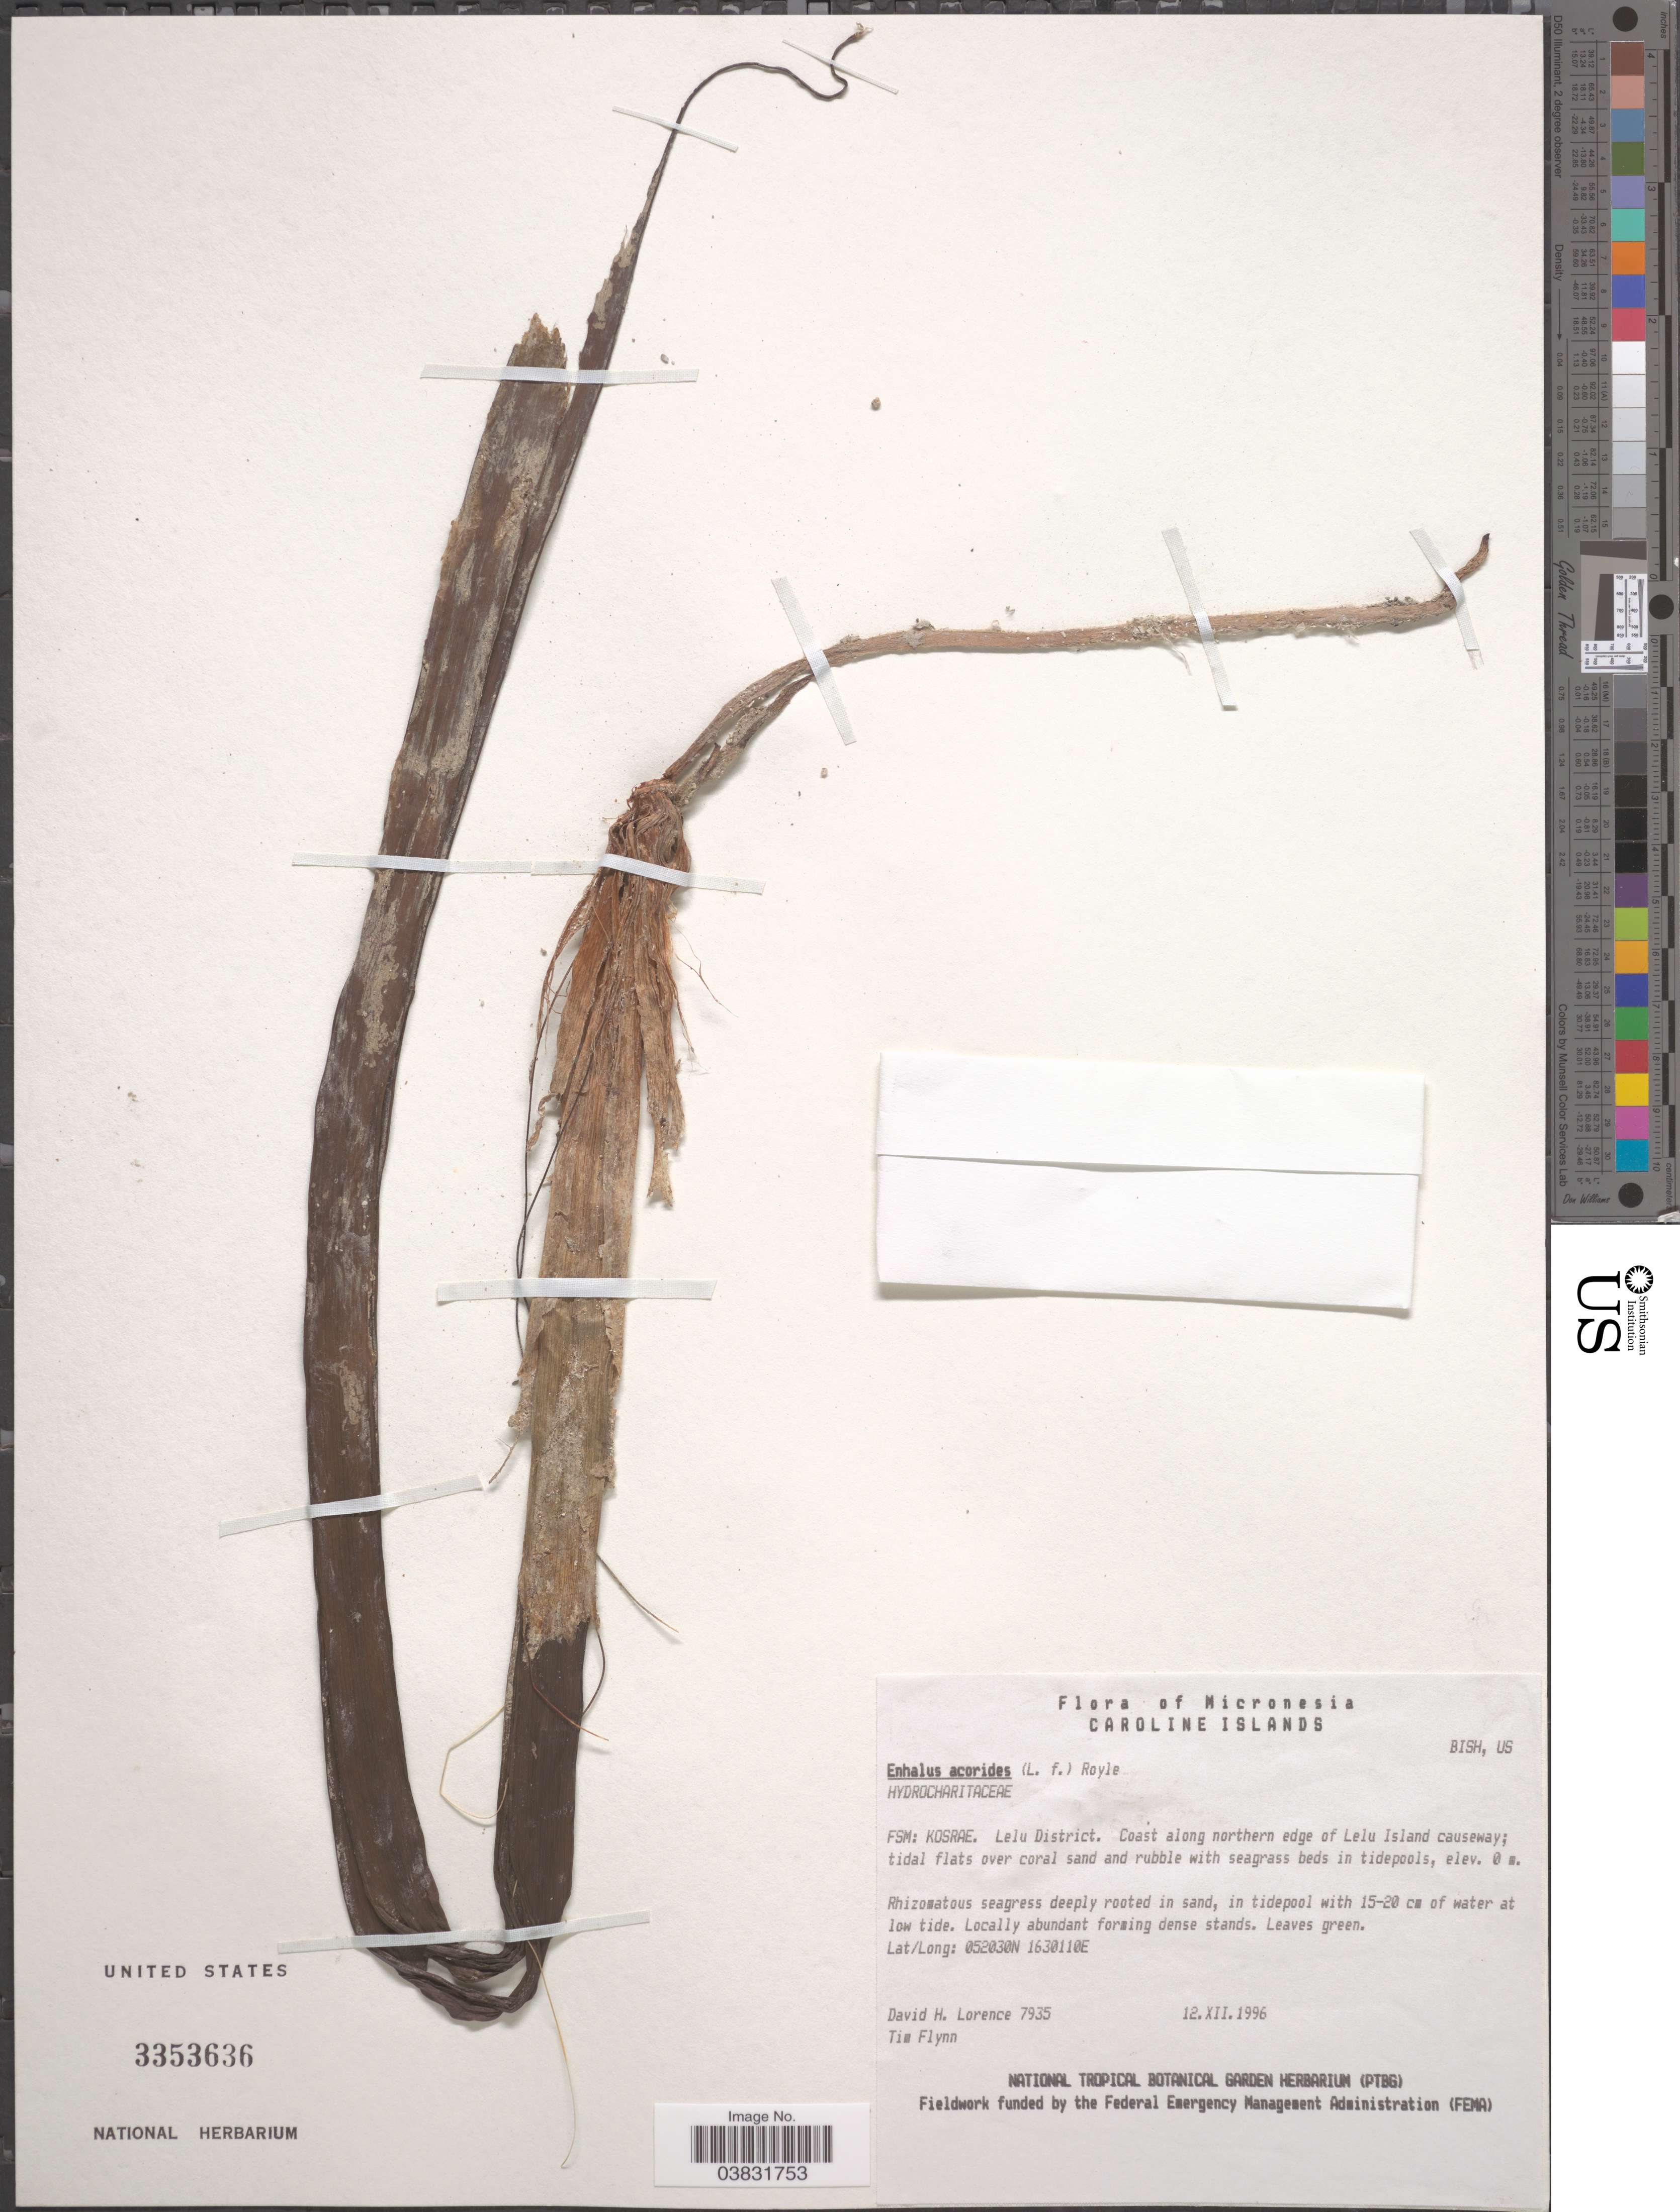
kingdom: Plantae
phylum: Tracheophyta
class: Liliopsida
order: Alismatales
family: Hydrocharitaceae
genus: Enhalus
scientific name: Enhalus acoroides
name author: (L. f.) Royle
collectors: D. Lorence & T. Flynn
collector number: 7935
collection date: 1996-12-12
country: Micronesia, Federated States of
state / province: Kosrae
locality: FSM: Kosrae. Lelu District. Coast along northern edge of Lelu Island causeway.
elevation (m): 0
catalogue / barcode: US 3353636